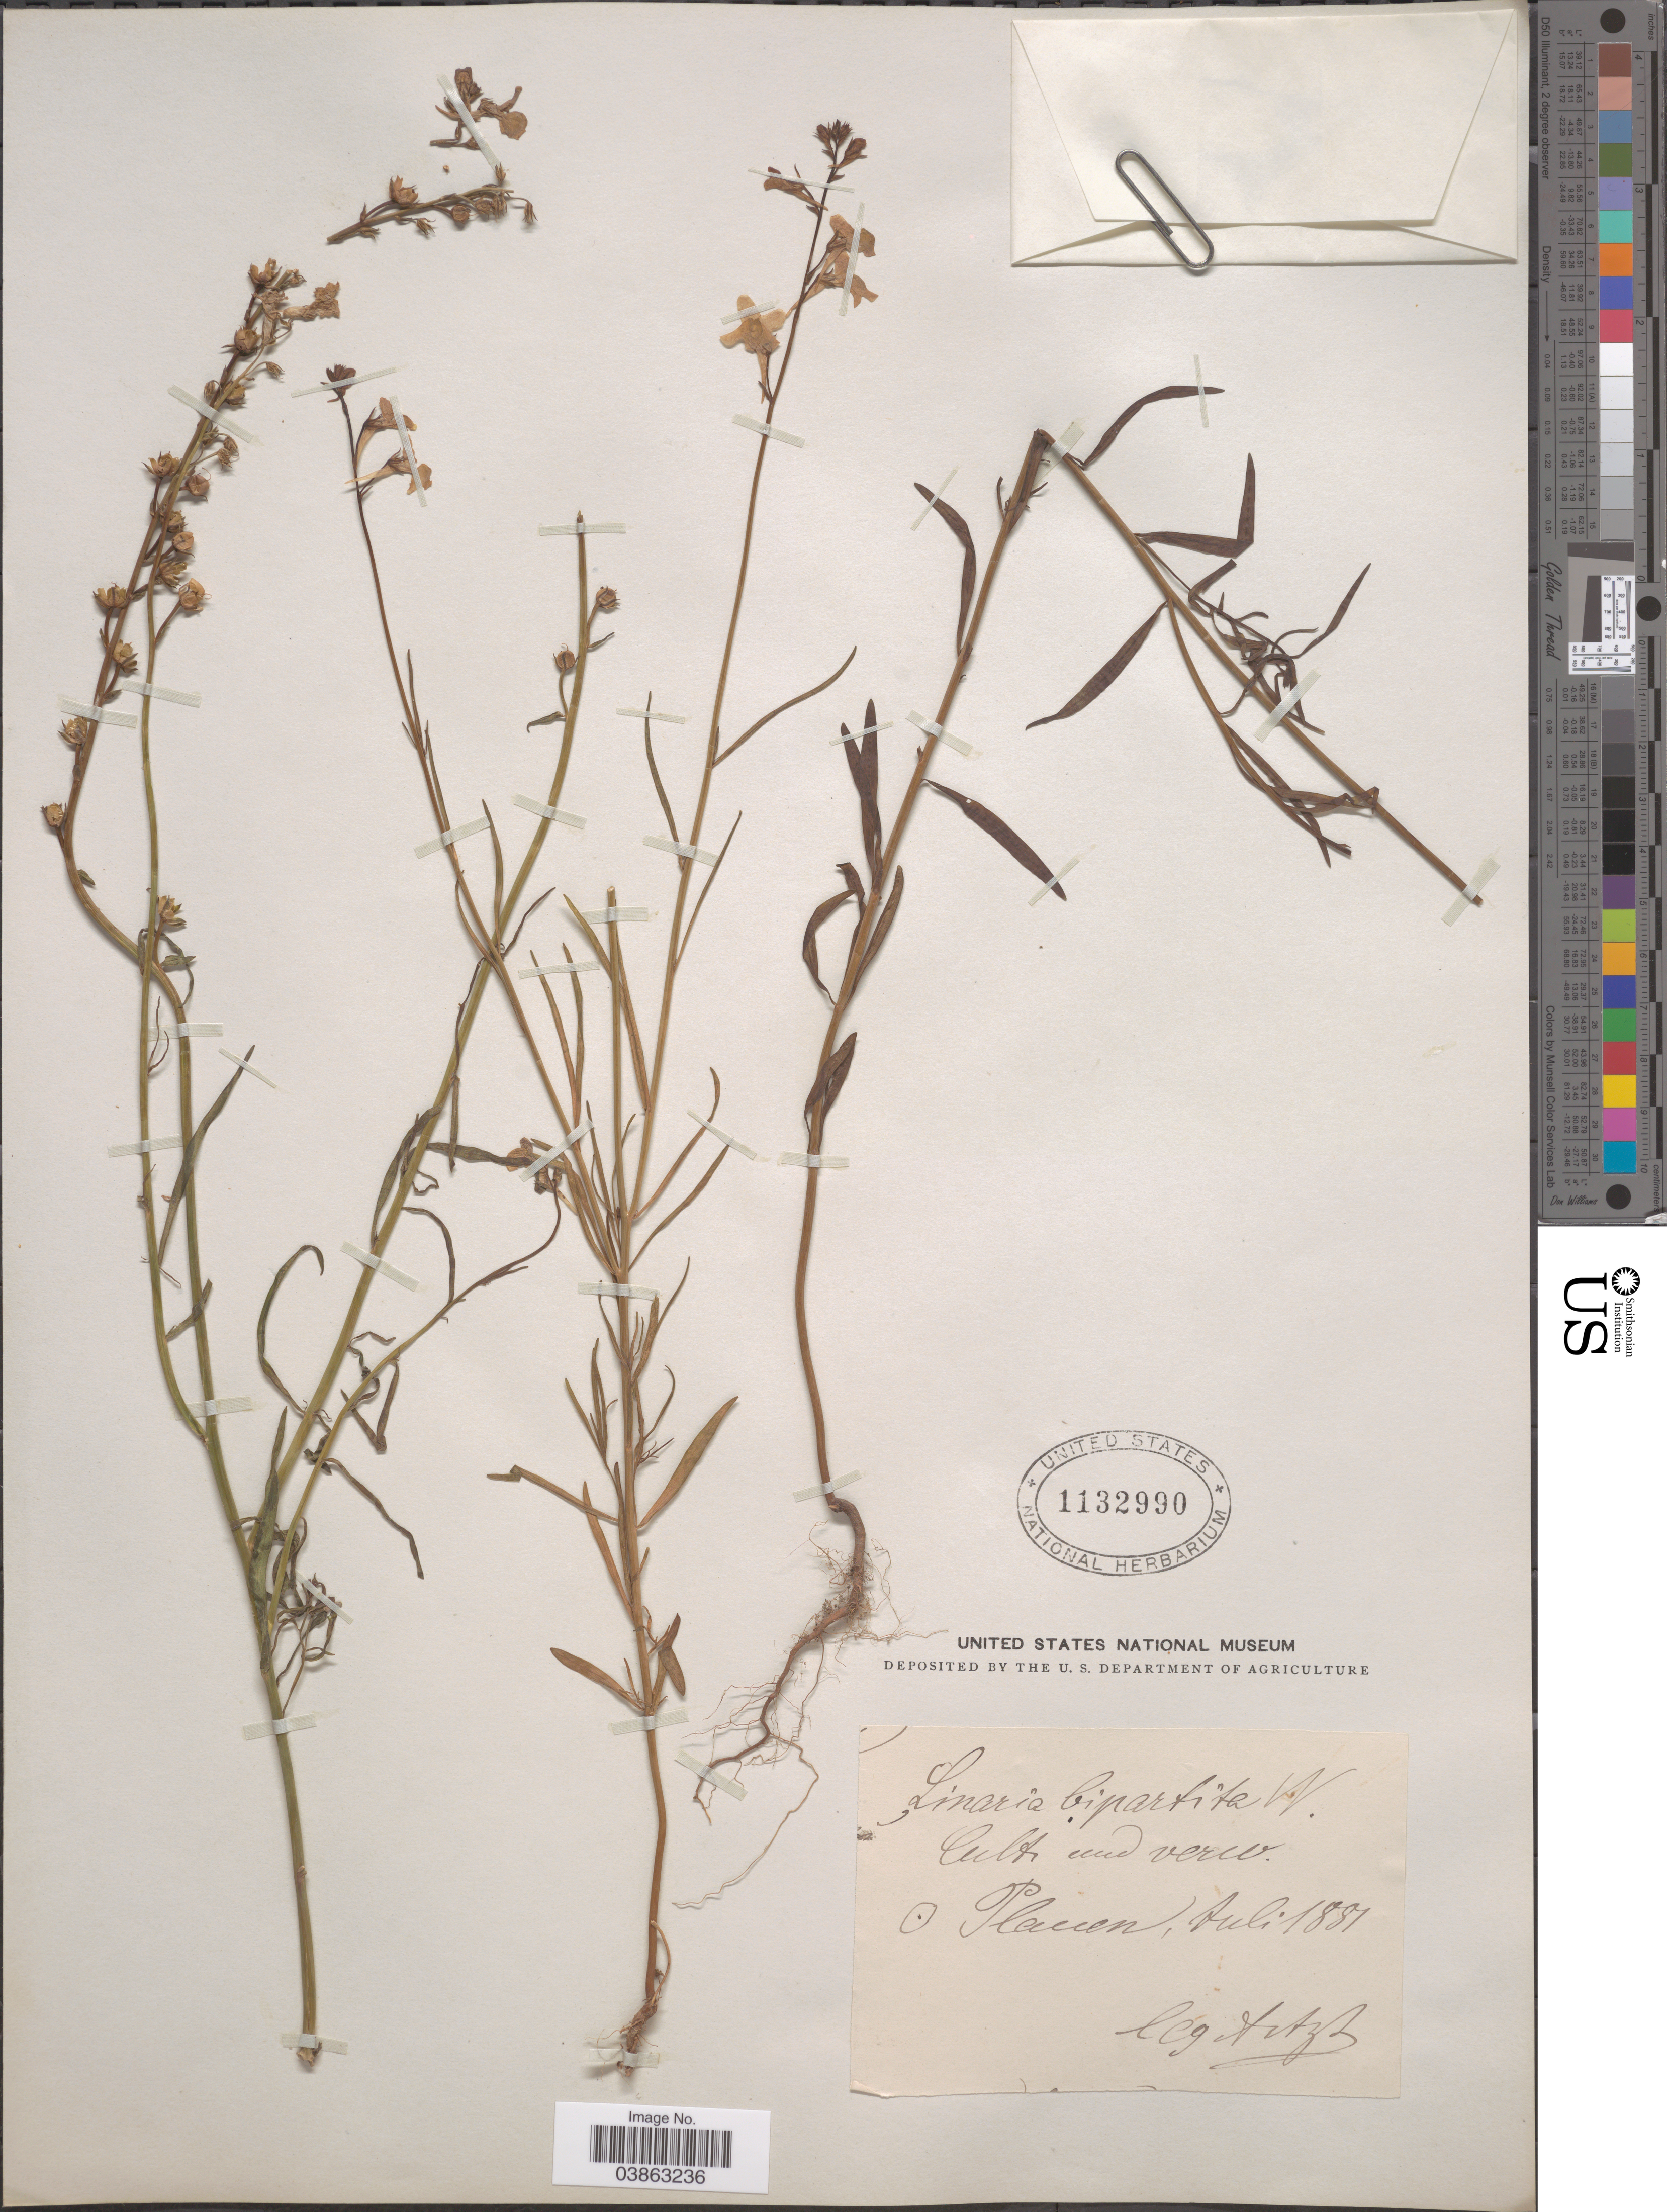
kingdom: Plantae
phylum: Tracheophyta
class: Magnoliopsida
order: Lamiales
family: Plantaginaceae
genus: Linaria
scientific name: Linaria bipartita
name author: (Vent.) Willd.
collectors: -. Artzb.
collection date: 1881-07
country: Germany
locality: Culti and verco [interpreted]. Plauen.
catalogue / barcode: US 1132990